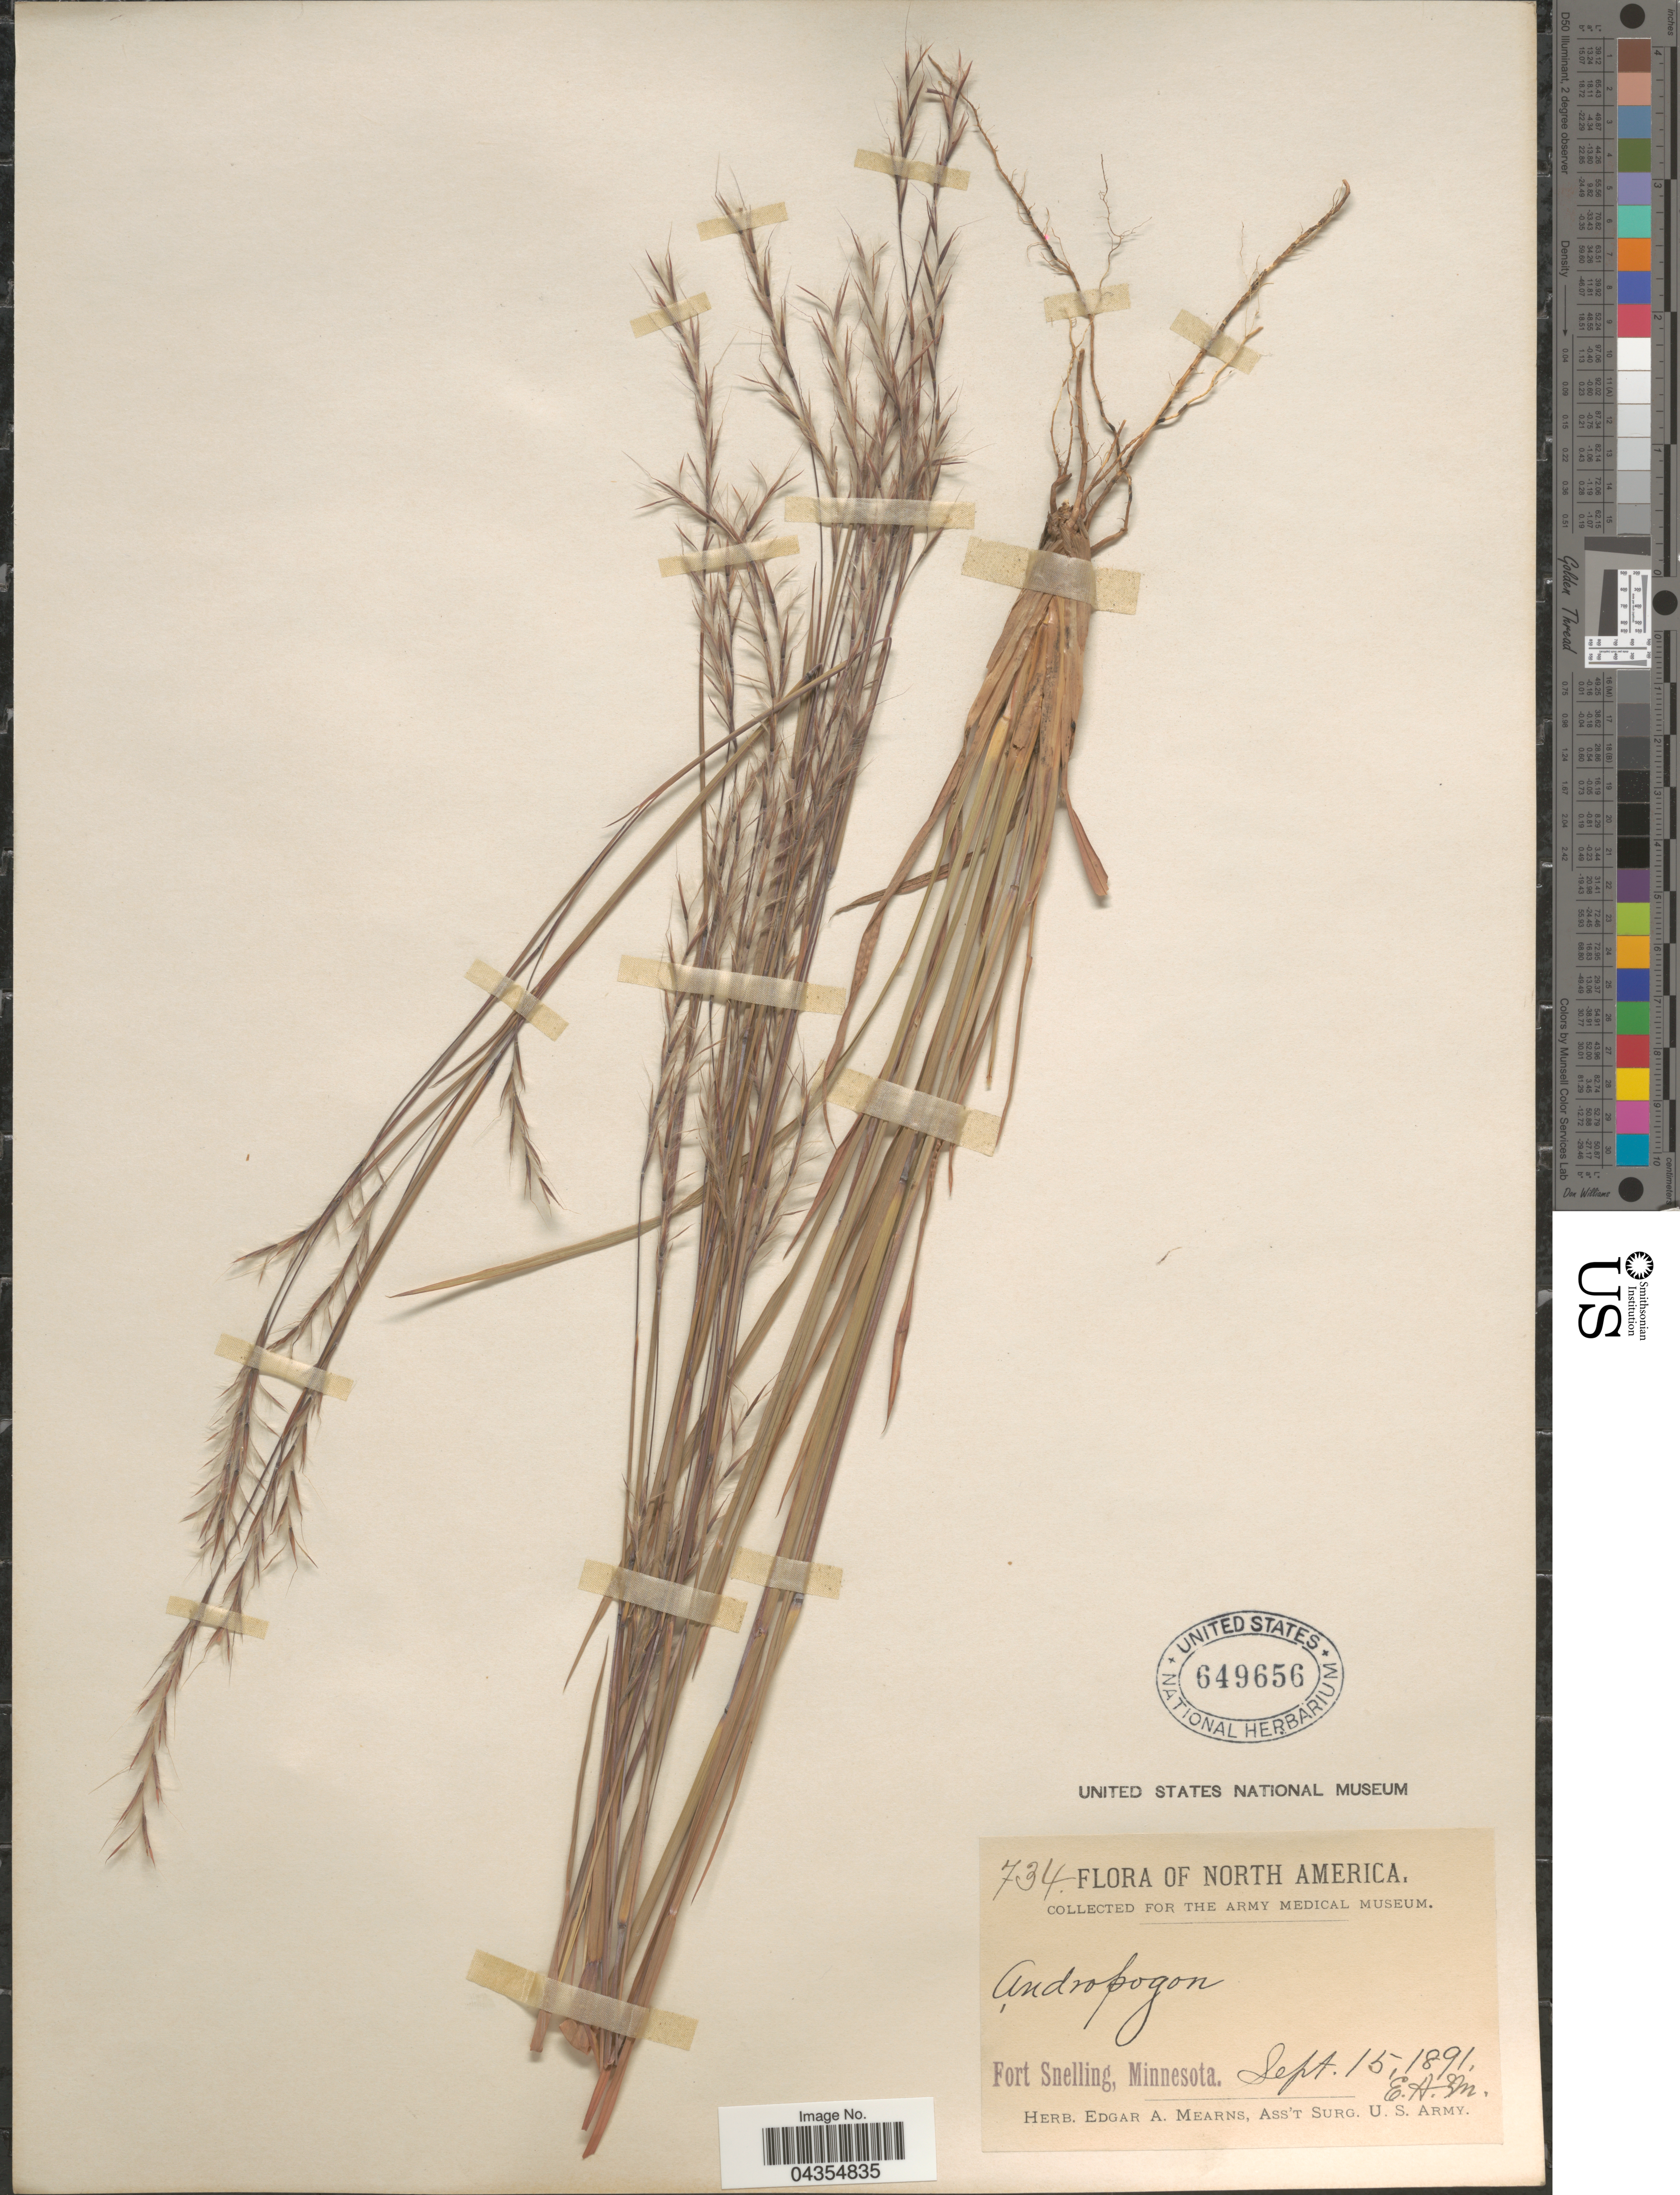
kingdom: Plantae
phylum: Tracheophyta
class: Liliopsida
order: Poales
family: Poaceae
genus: Schizachyrium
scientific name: Schizachyrium sanguineum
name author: (Retz.) Alston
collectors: E. A. Mearns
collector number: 734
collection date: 1891-09-15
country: United States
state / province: Minnesota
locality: Fort Snelling.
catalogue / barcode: US 649656